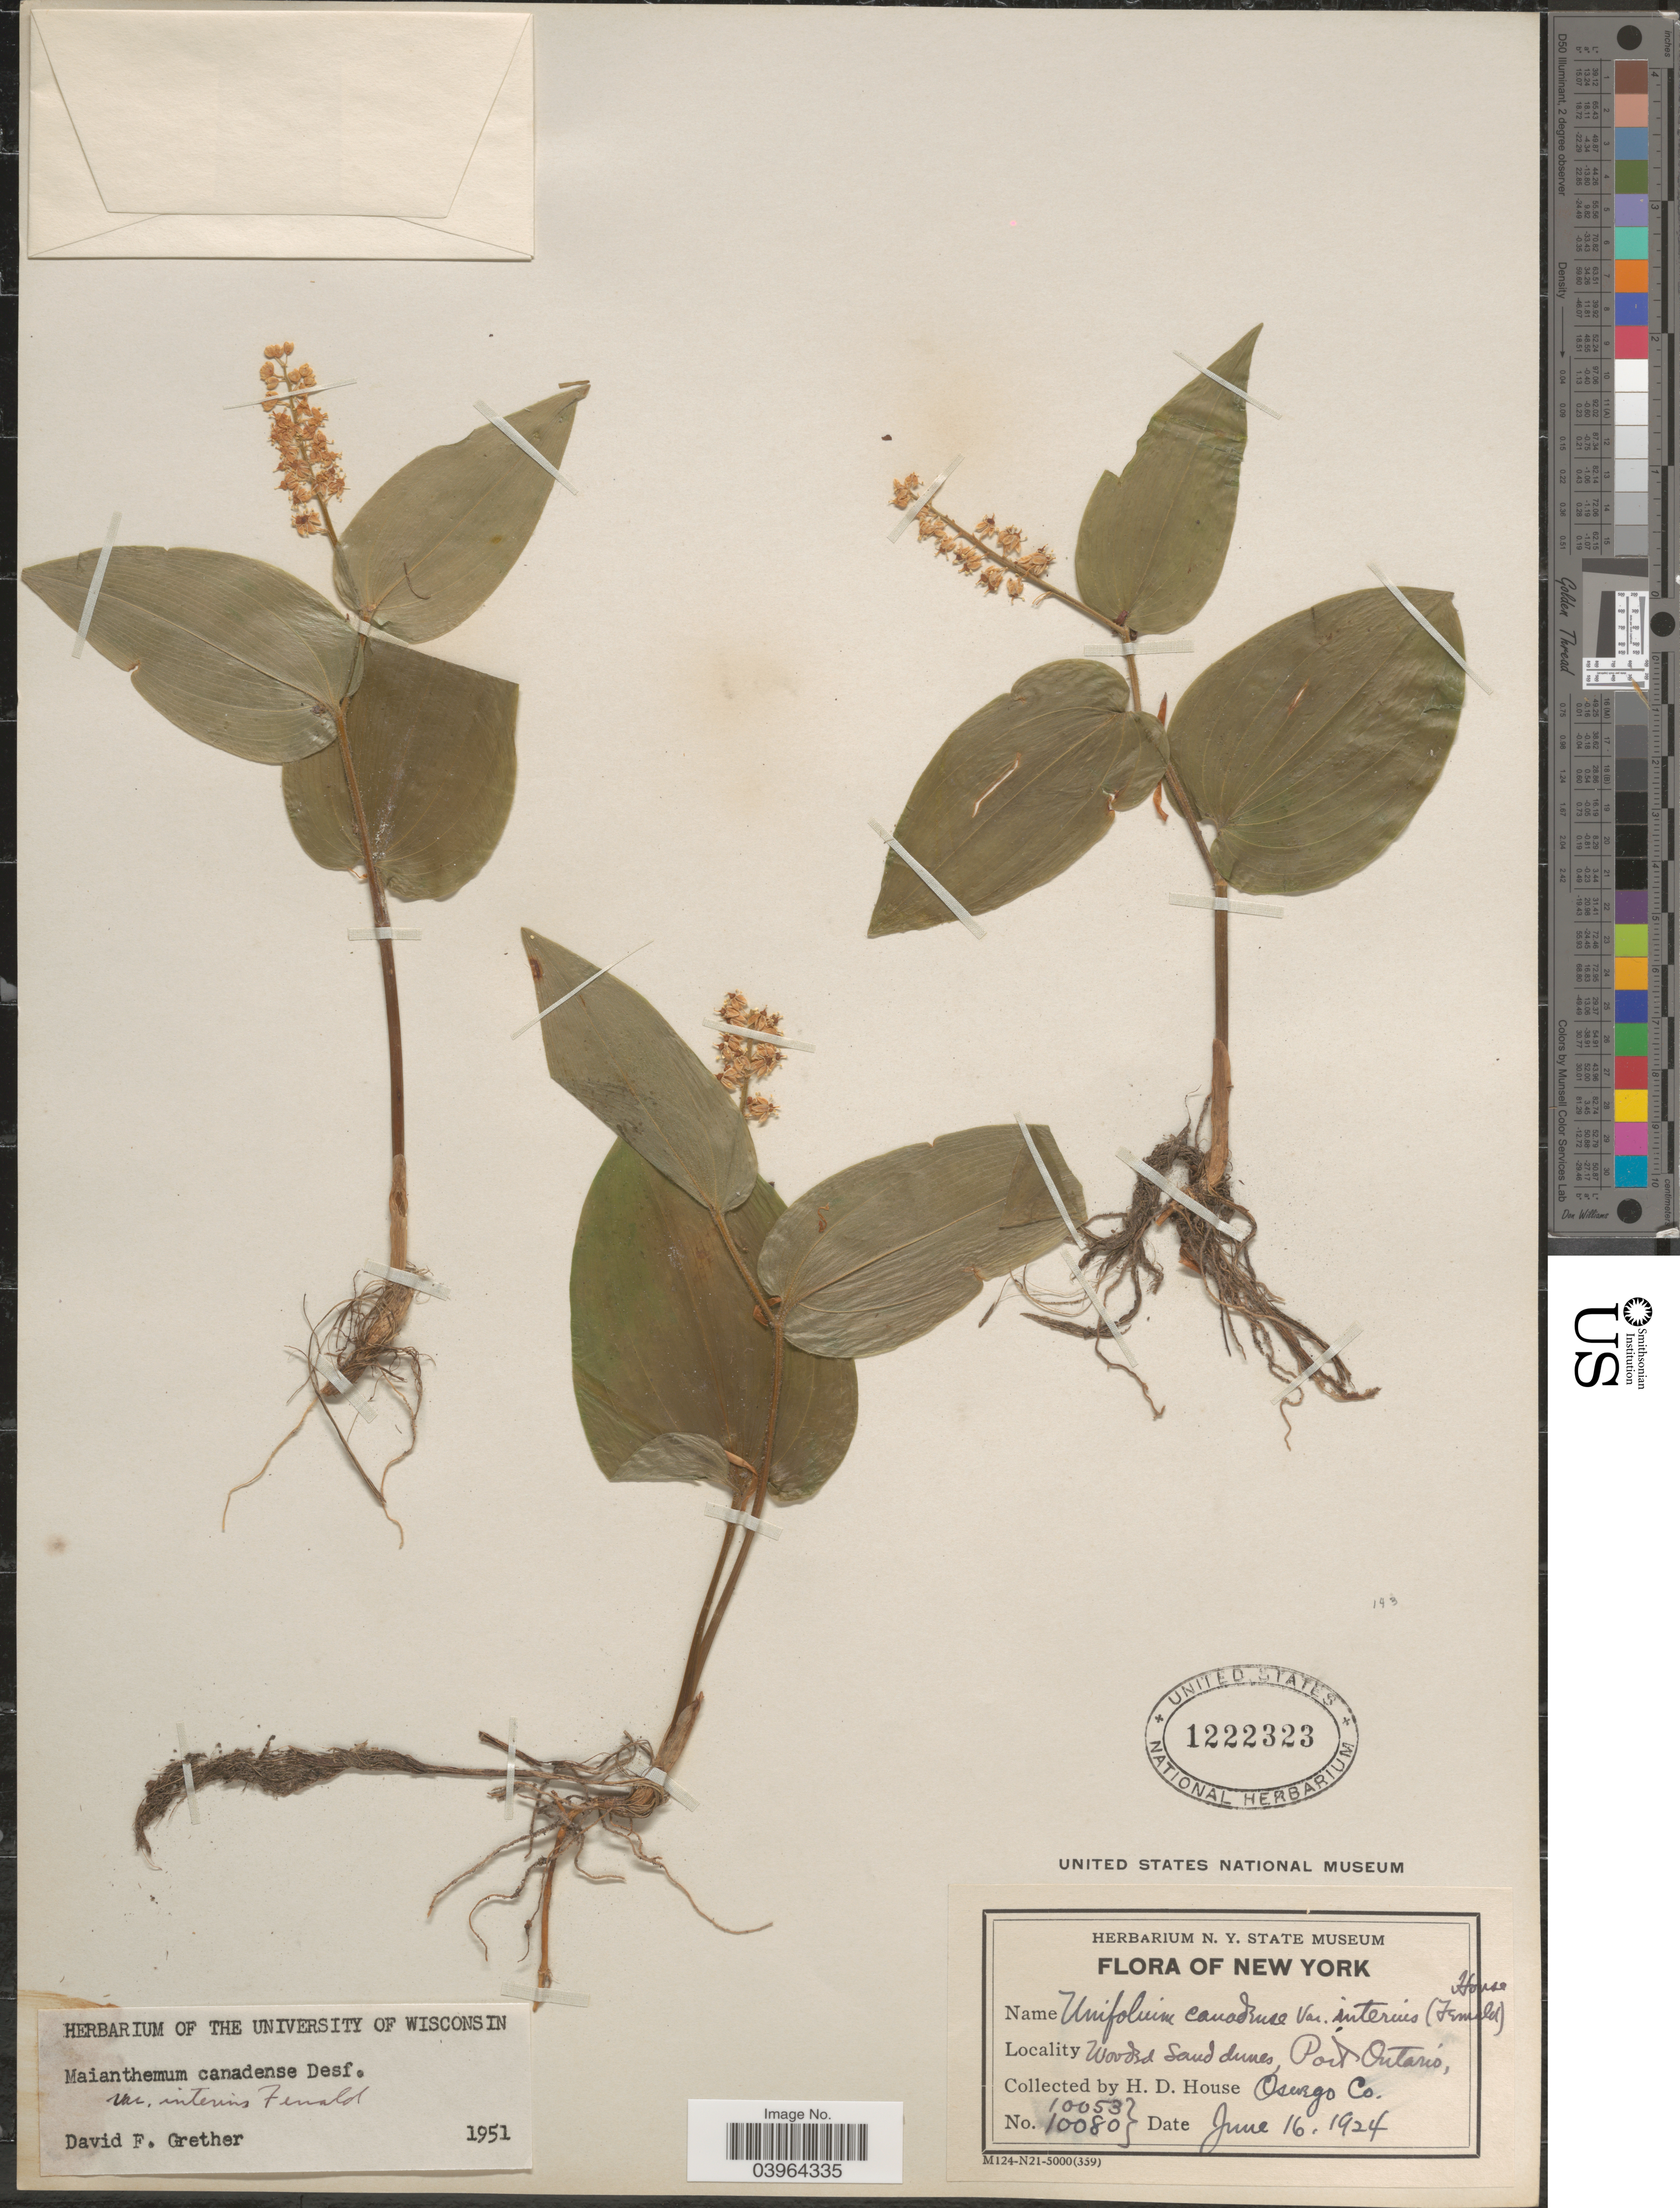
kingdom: Plantae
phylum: Tracheophyta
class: Liliopsida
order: Asparagales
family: Asparagaceae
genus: Maianthemum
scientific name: Maianthemum canadense var. interius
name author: Fernald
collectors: H. D. House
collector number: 10053/10080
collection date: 1924-06-16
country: United States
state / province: New York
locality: Wooded Sand dunes, Port Ontario, Oswego Co.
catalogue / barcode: US 1222323